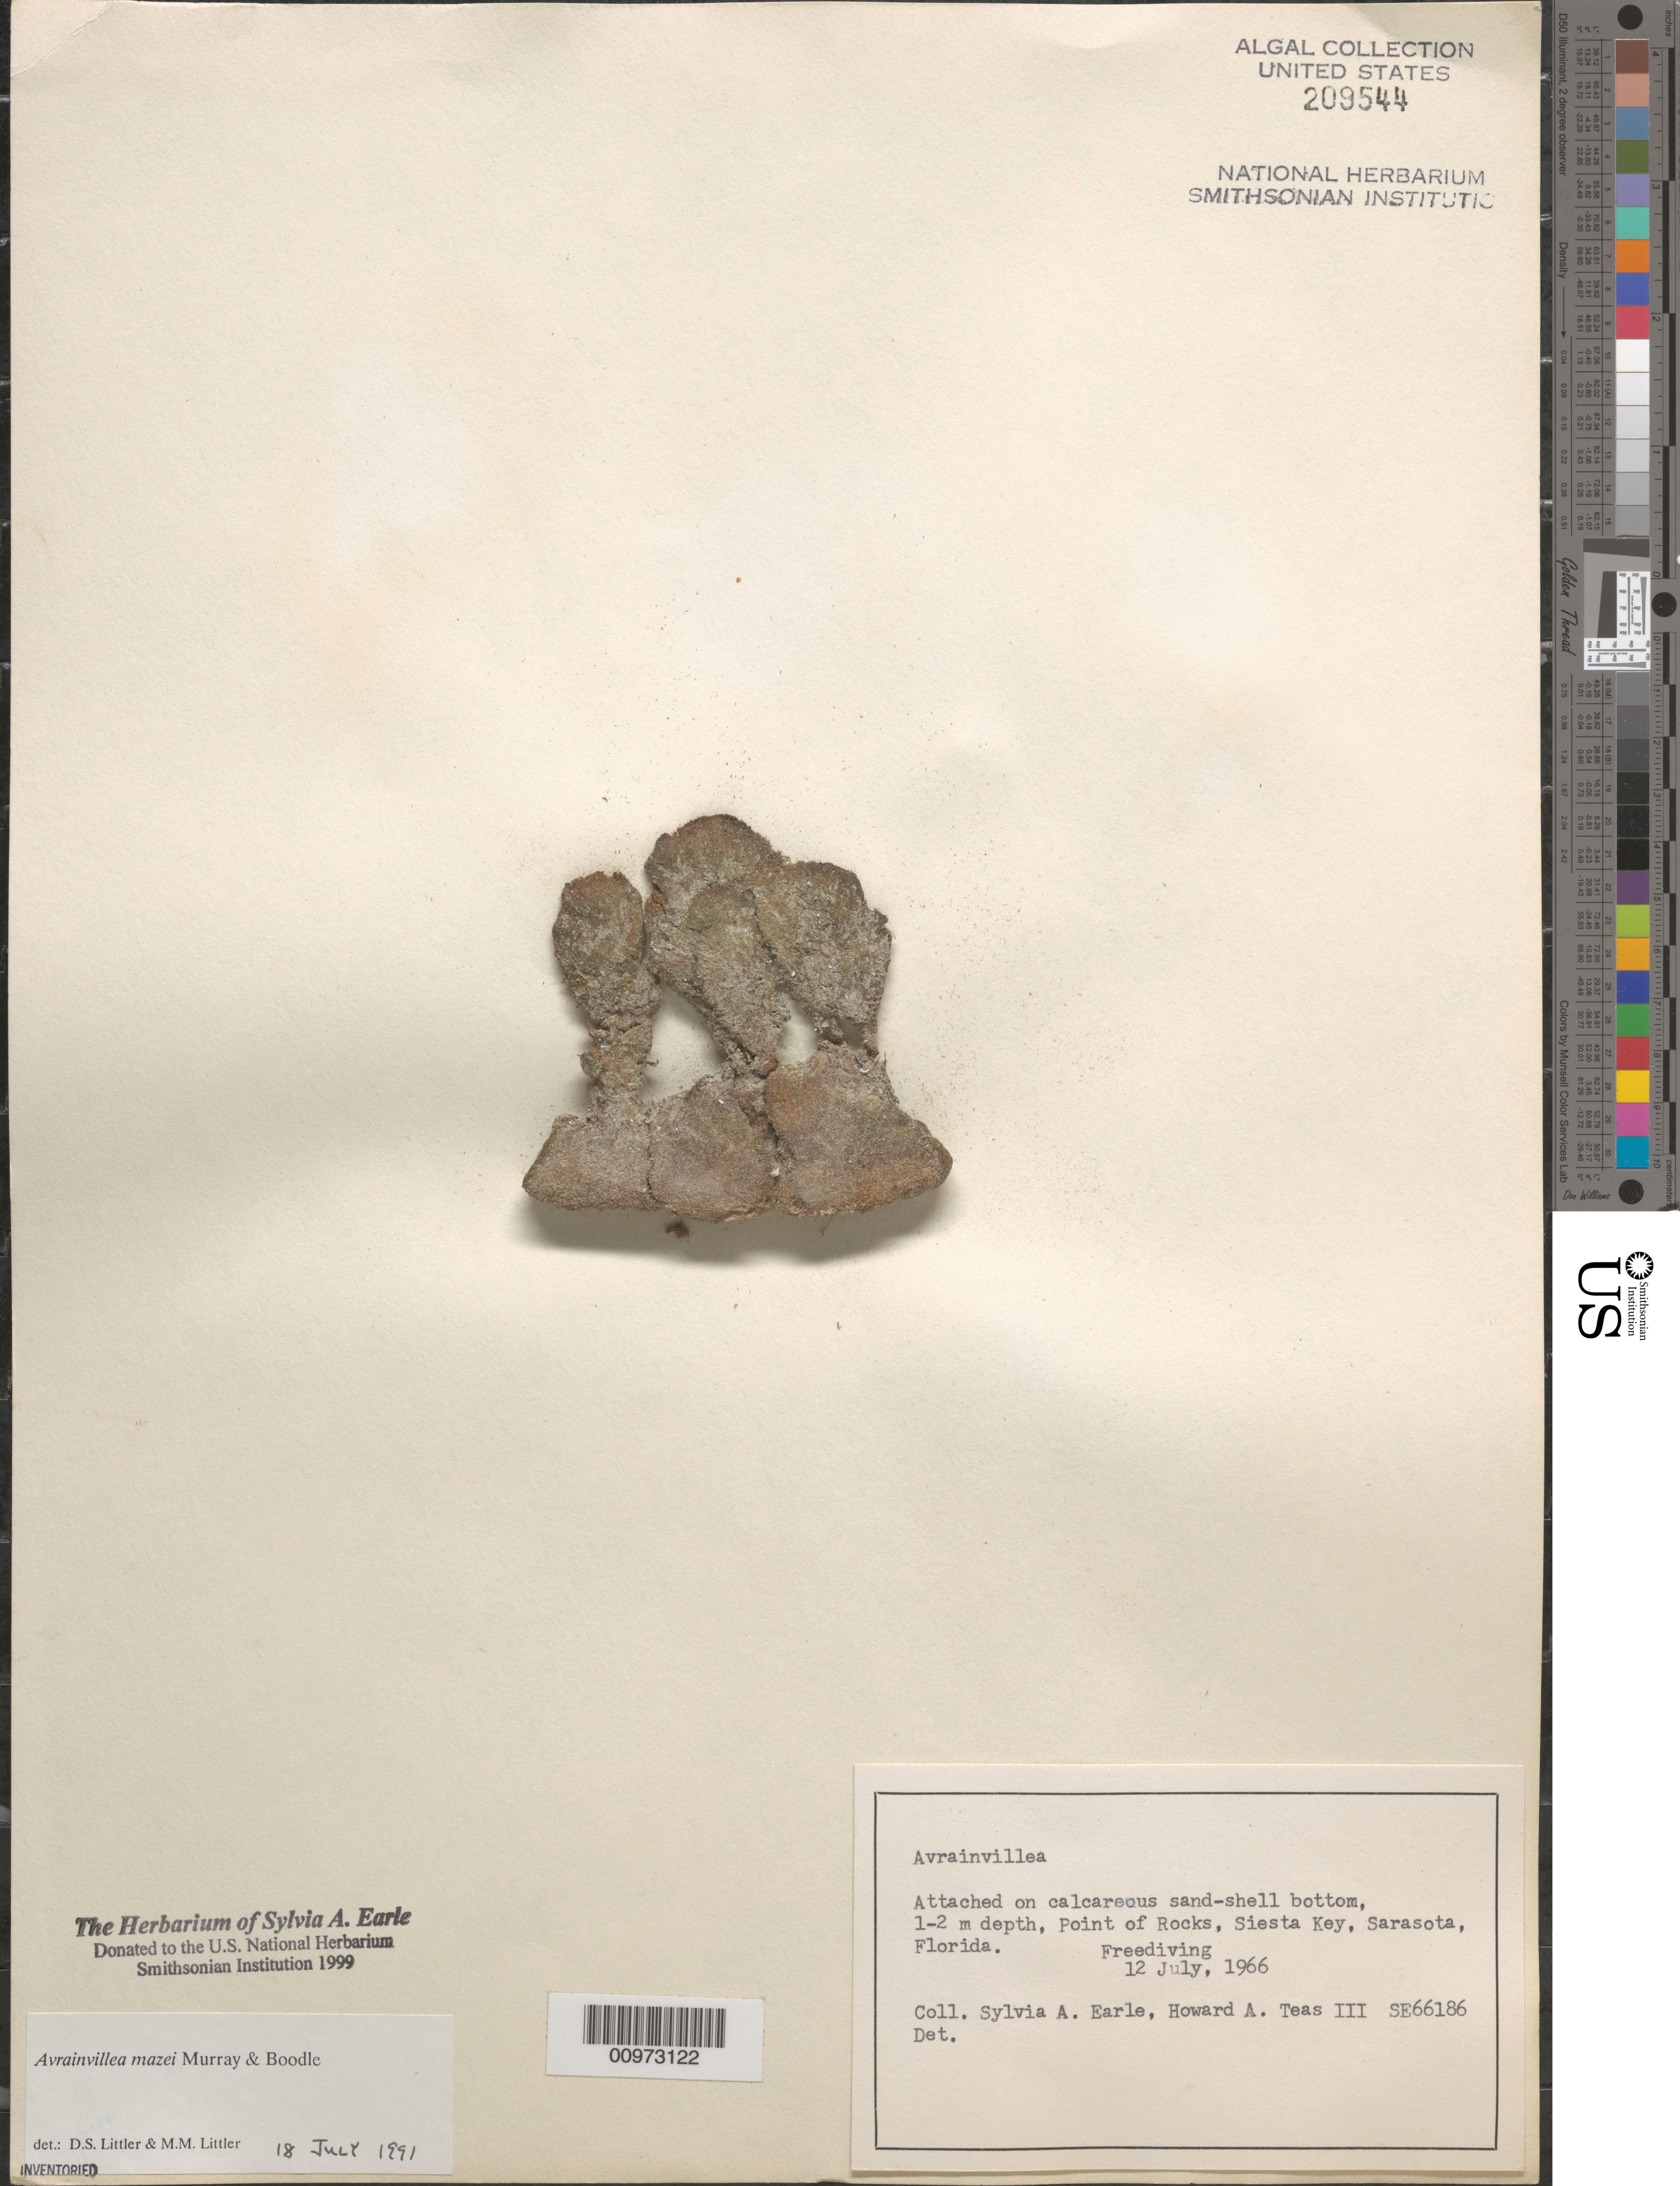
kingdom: Plantae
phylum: Chlorophyta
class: Ulvophyceae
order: Bryopsidales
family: Dichotomosiphonaceae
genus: Avrainvillea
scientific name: Avrainvillea mazei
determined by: Littler, D. S.; Littler, M. M.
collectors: S. A. Earle & H. Teas III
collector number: SE 66186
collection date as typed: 12 Jul 1966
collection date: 1966-07-12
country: United States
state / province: Florida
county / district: Sarasota County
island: Siesta Key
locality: Point of Rocks, Sarasota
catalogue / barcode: US 209544